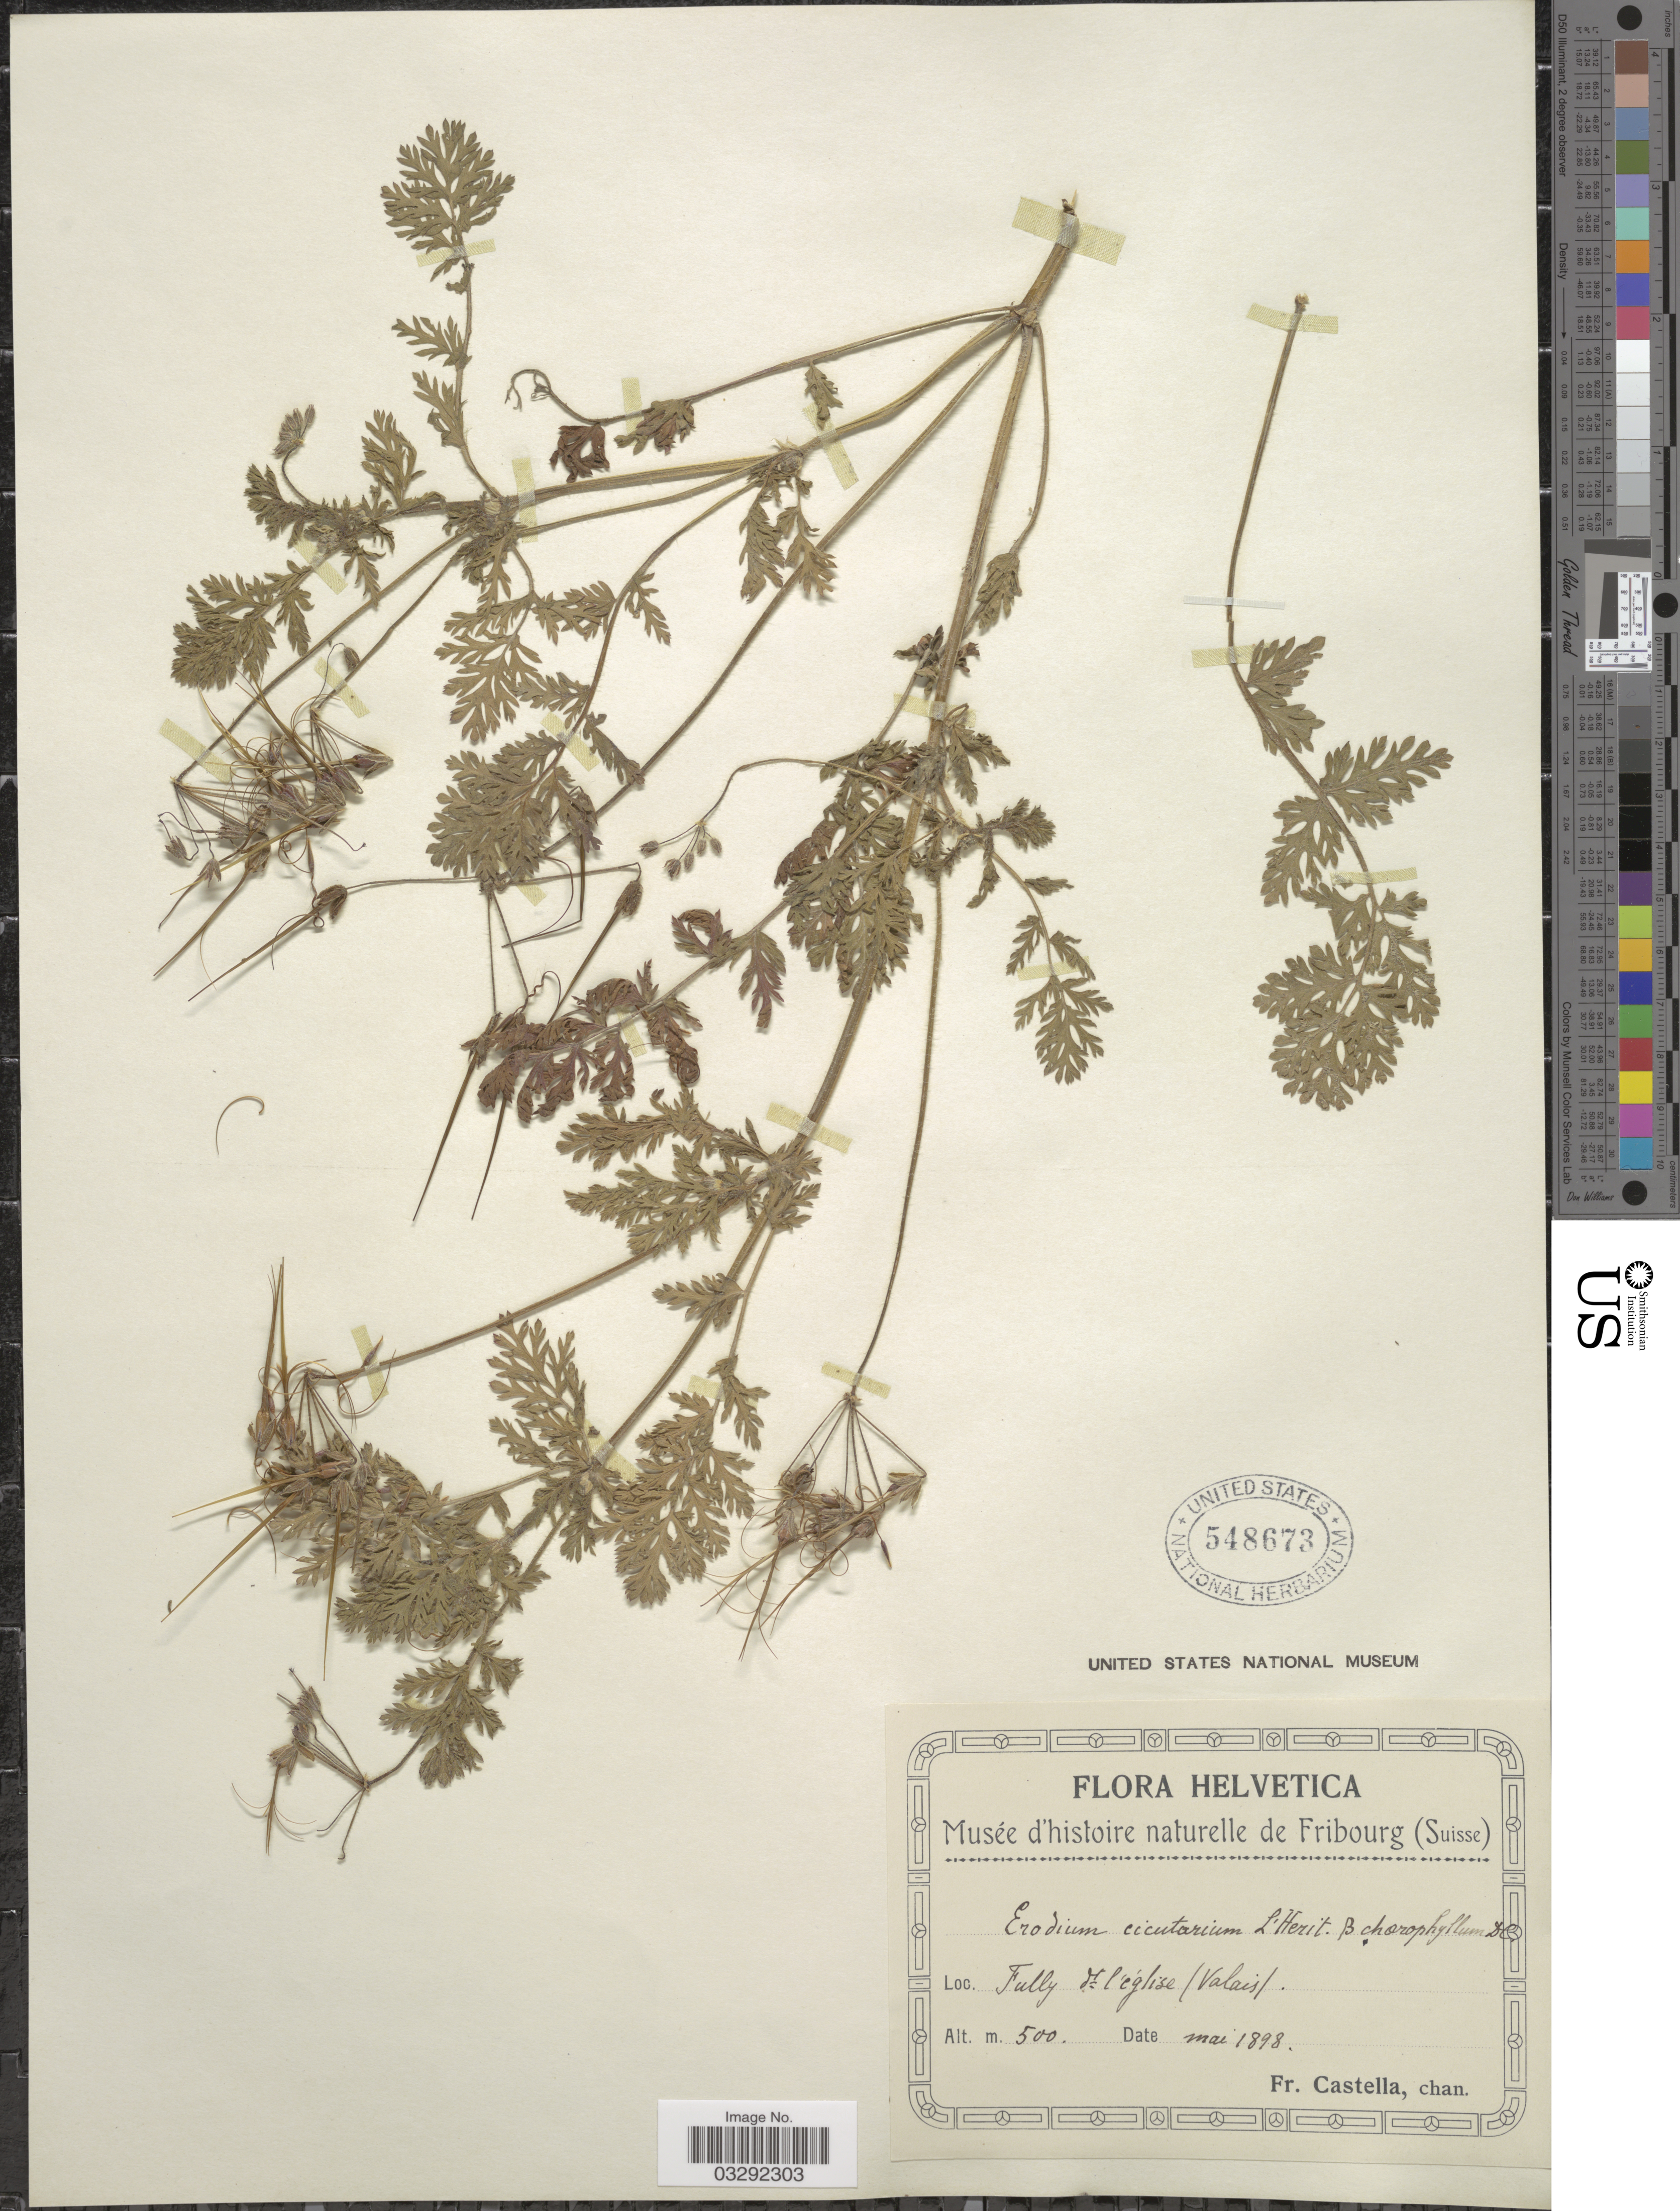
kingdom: Plantae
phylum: Tracheophyta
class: Magnoliopsida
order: Geraniales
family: Geraniaceae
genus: Erodium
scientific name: Erodium cicutarium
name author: (L.) L'Hér.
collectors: Fr. Castella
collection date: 1898-05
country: Switzerland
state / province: Valais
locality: Helvetica. Fully st l'eglise (Valais).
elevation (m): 500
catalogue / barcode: US 548673